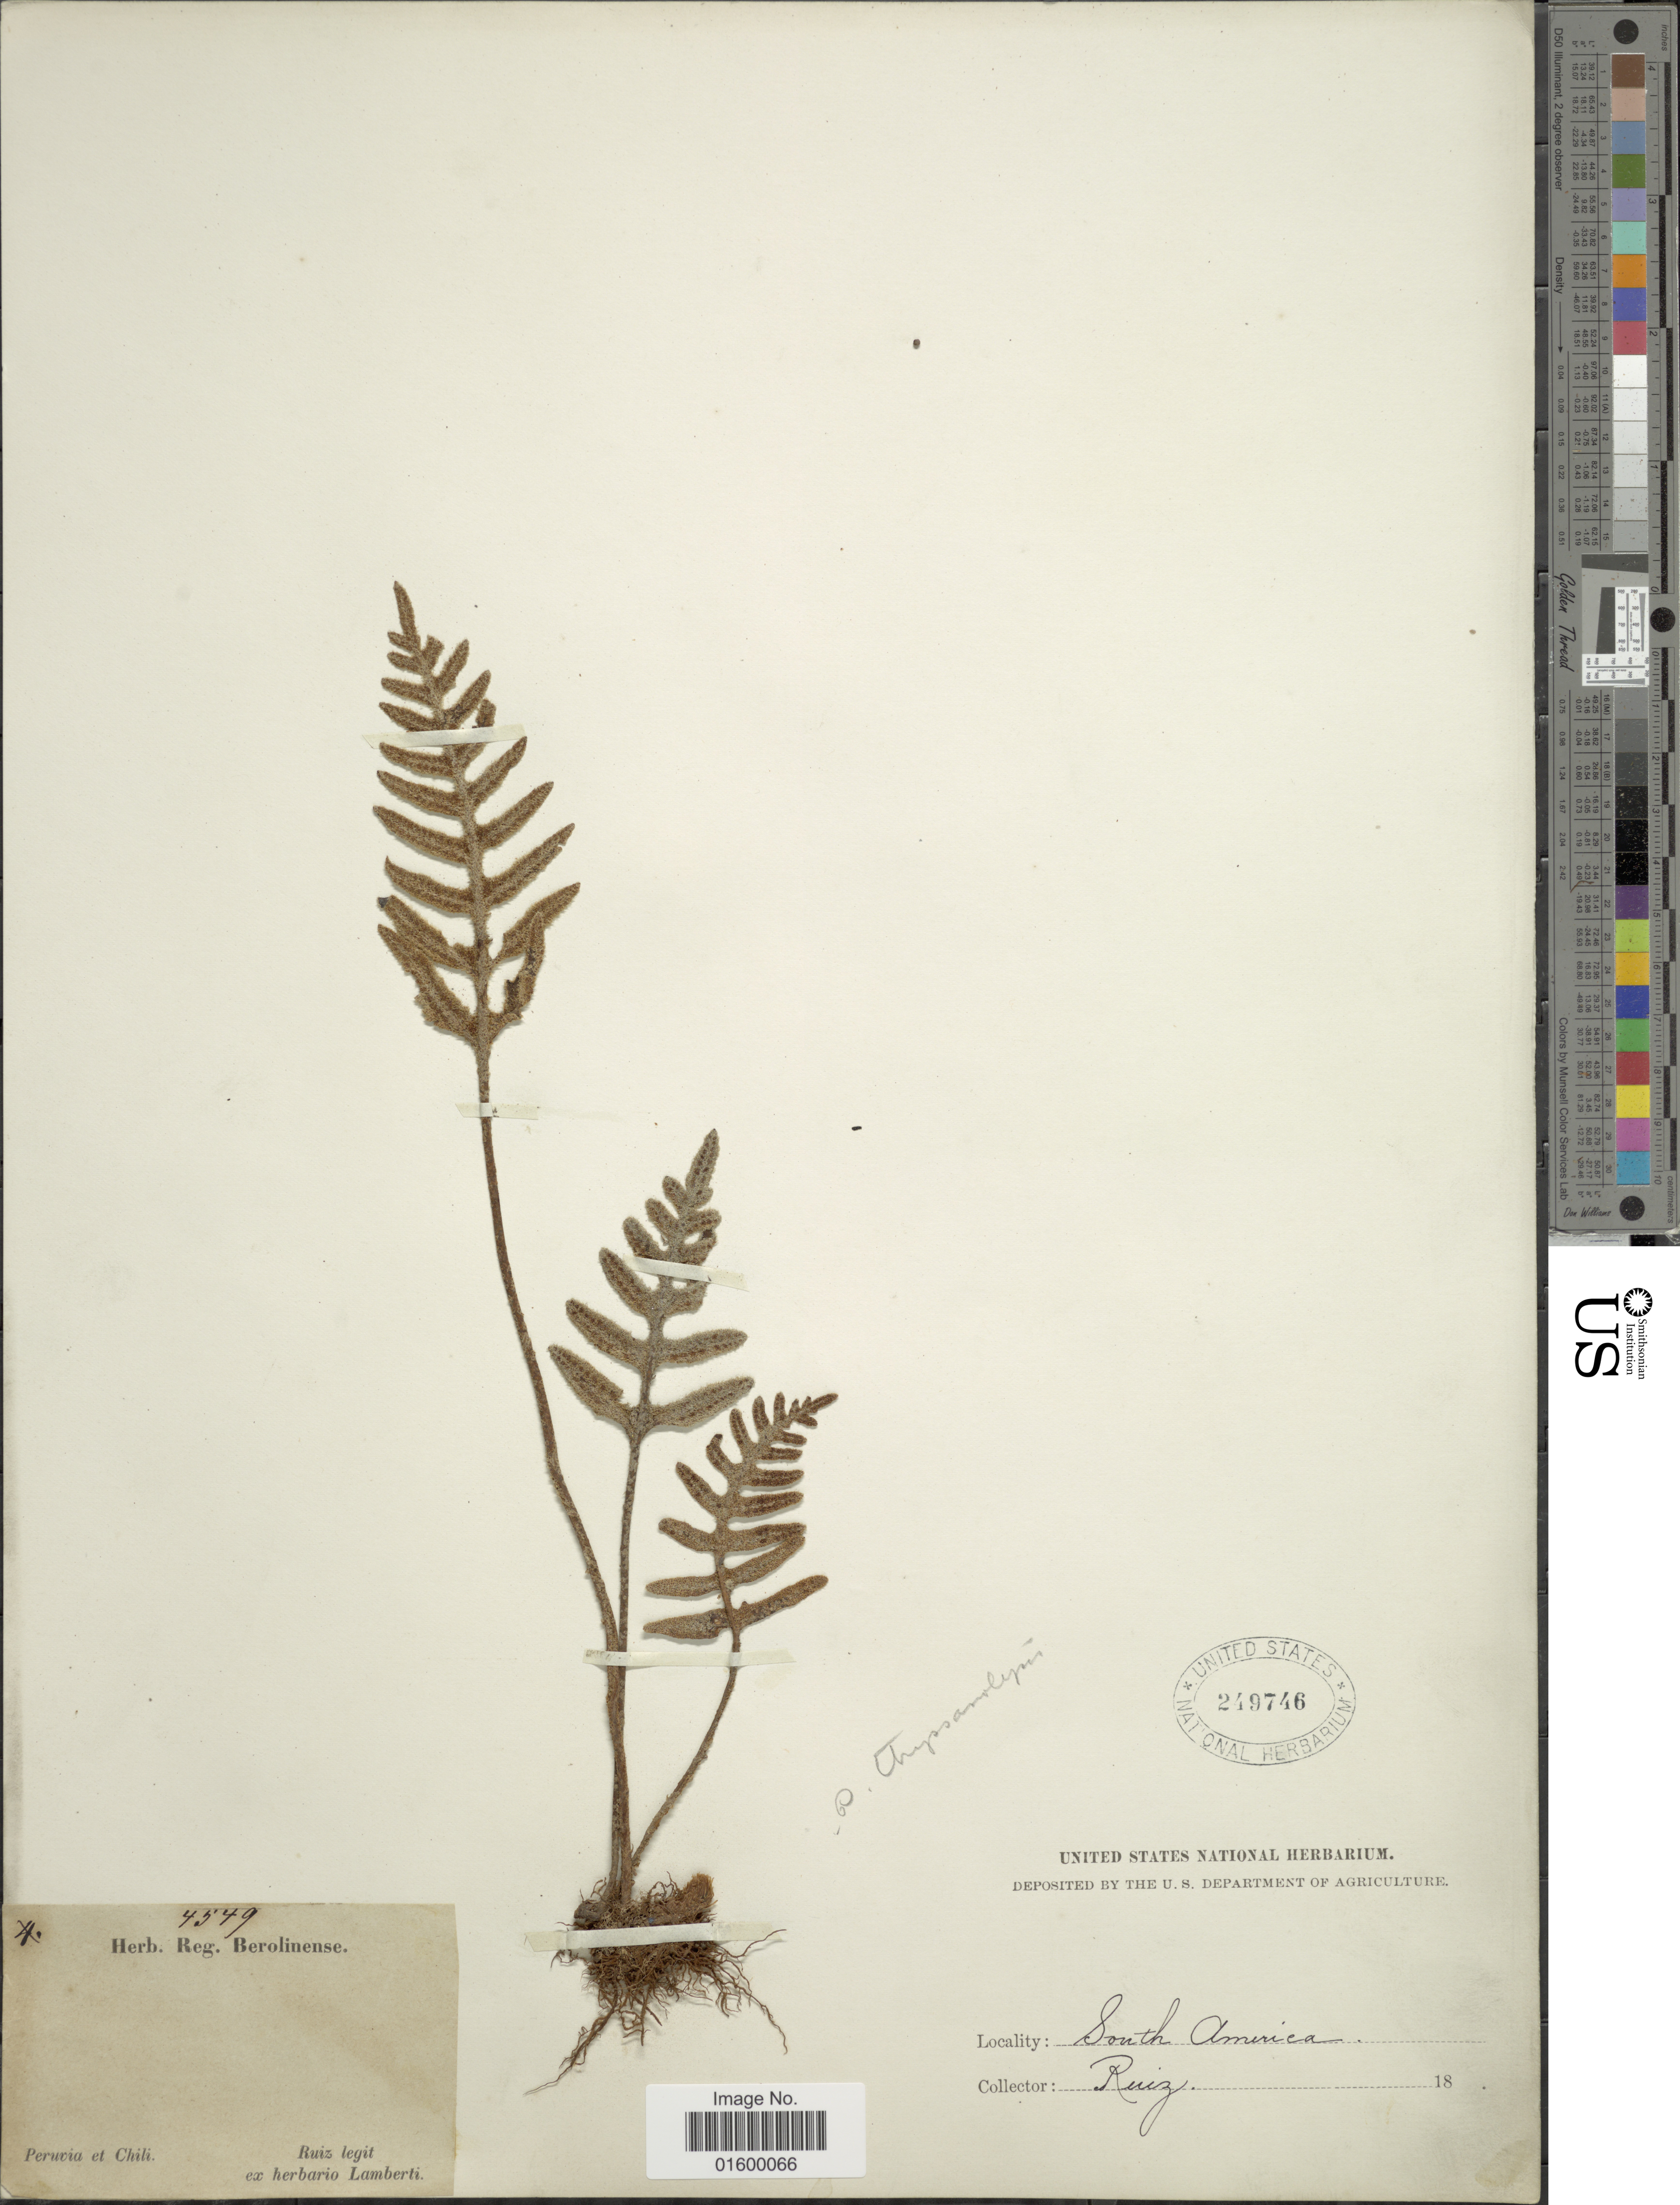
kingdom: Plantae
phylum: Tracheophyta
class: Polypodiopsida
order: Polypodiales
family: Polypodiaceae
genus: Pleopeltis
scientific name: Pleopeltis thyssanolepis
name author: (A. Braun ex Klotzsch) E.G. Andrews & Windham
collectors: Ruiz, --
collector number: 4549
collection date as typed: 18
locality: South America, Peruvia et Chili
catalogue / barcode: US 249746